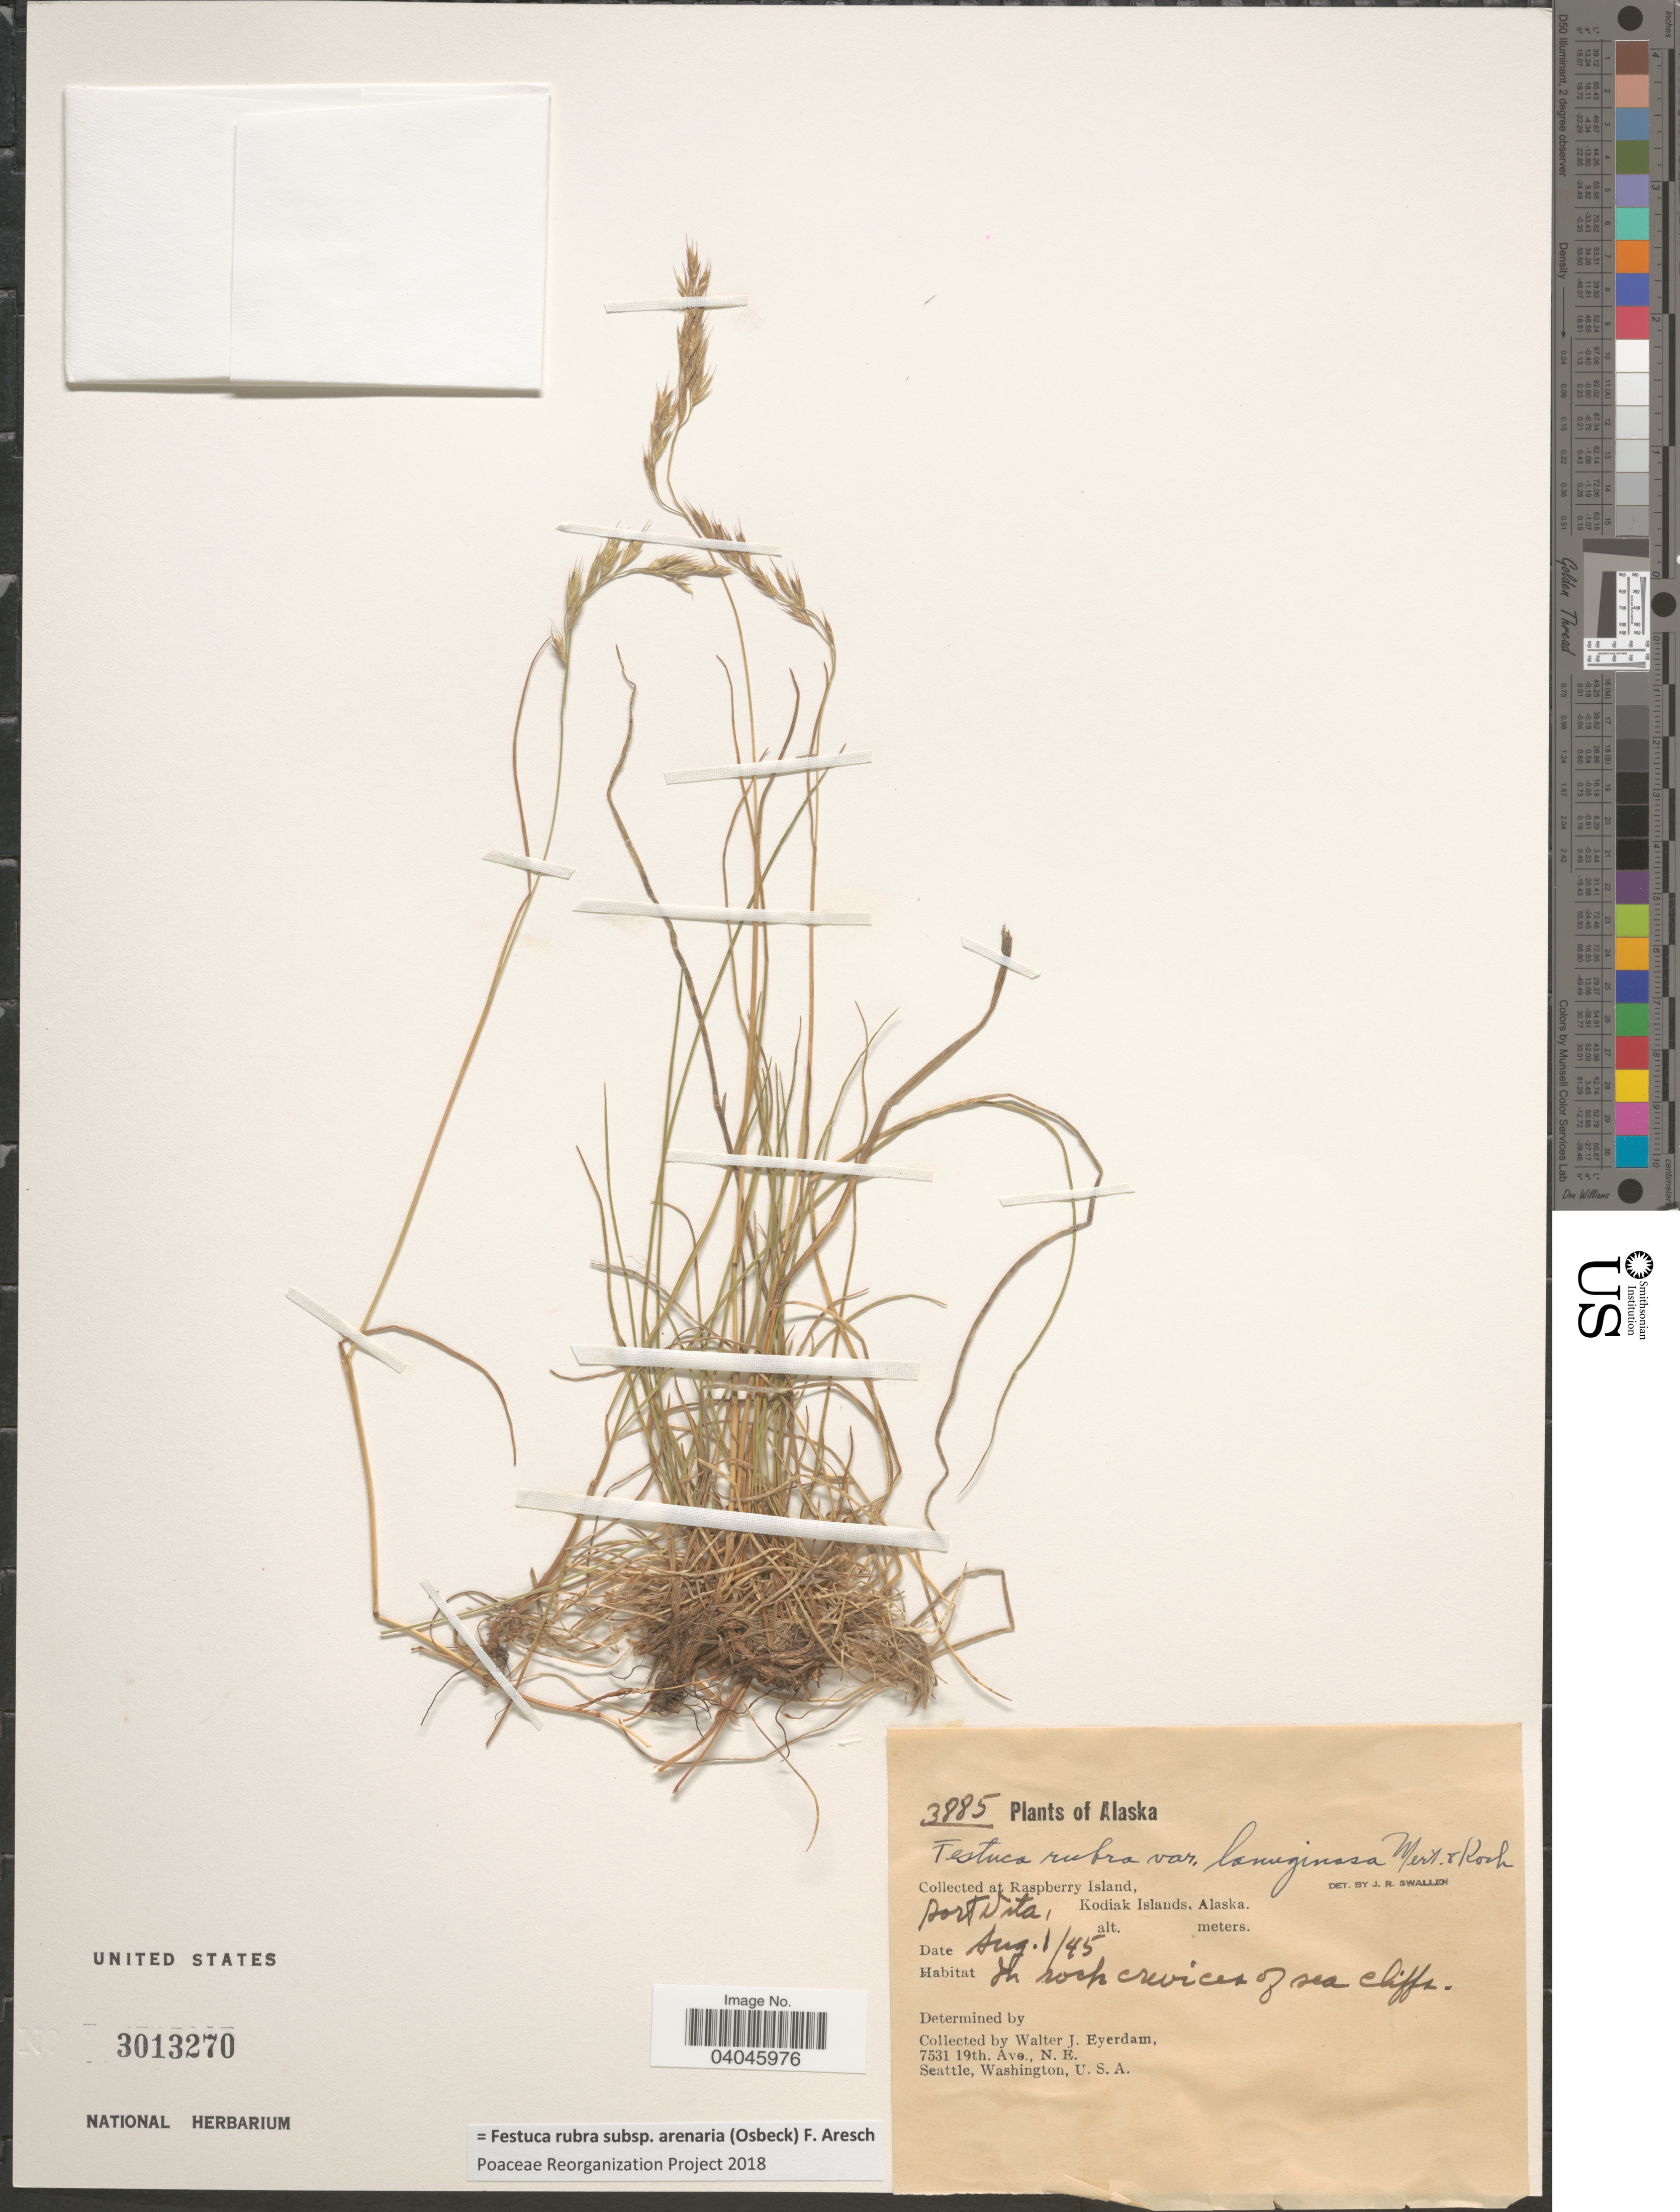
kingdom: Plantae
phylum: Tracheophyta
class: Liliopsida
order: Poales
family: Poaceae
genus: Festuca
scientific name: Festuca rubra subsp. arenaria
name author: (Osbeck) F. Aresch.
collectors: W. J. Eyerdam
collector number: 3885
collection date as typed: Transcribed d/m/y: 1/8/45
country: United States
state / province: Alaska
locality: Raspberry Island, Port Vita, Kodiak Islands.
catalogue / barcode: US 3013270